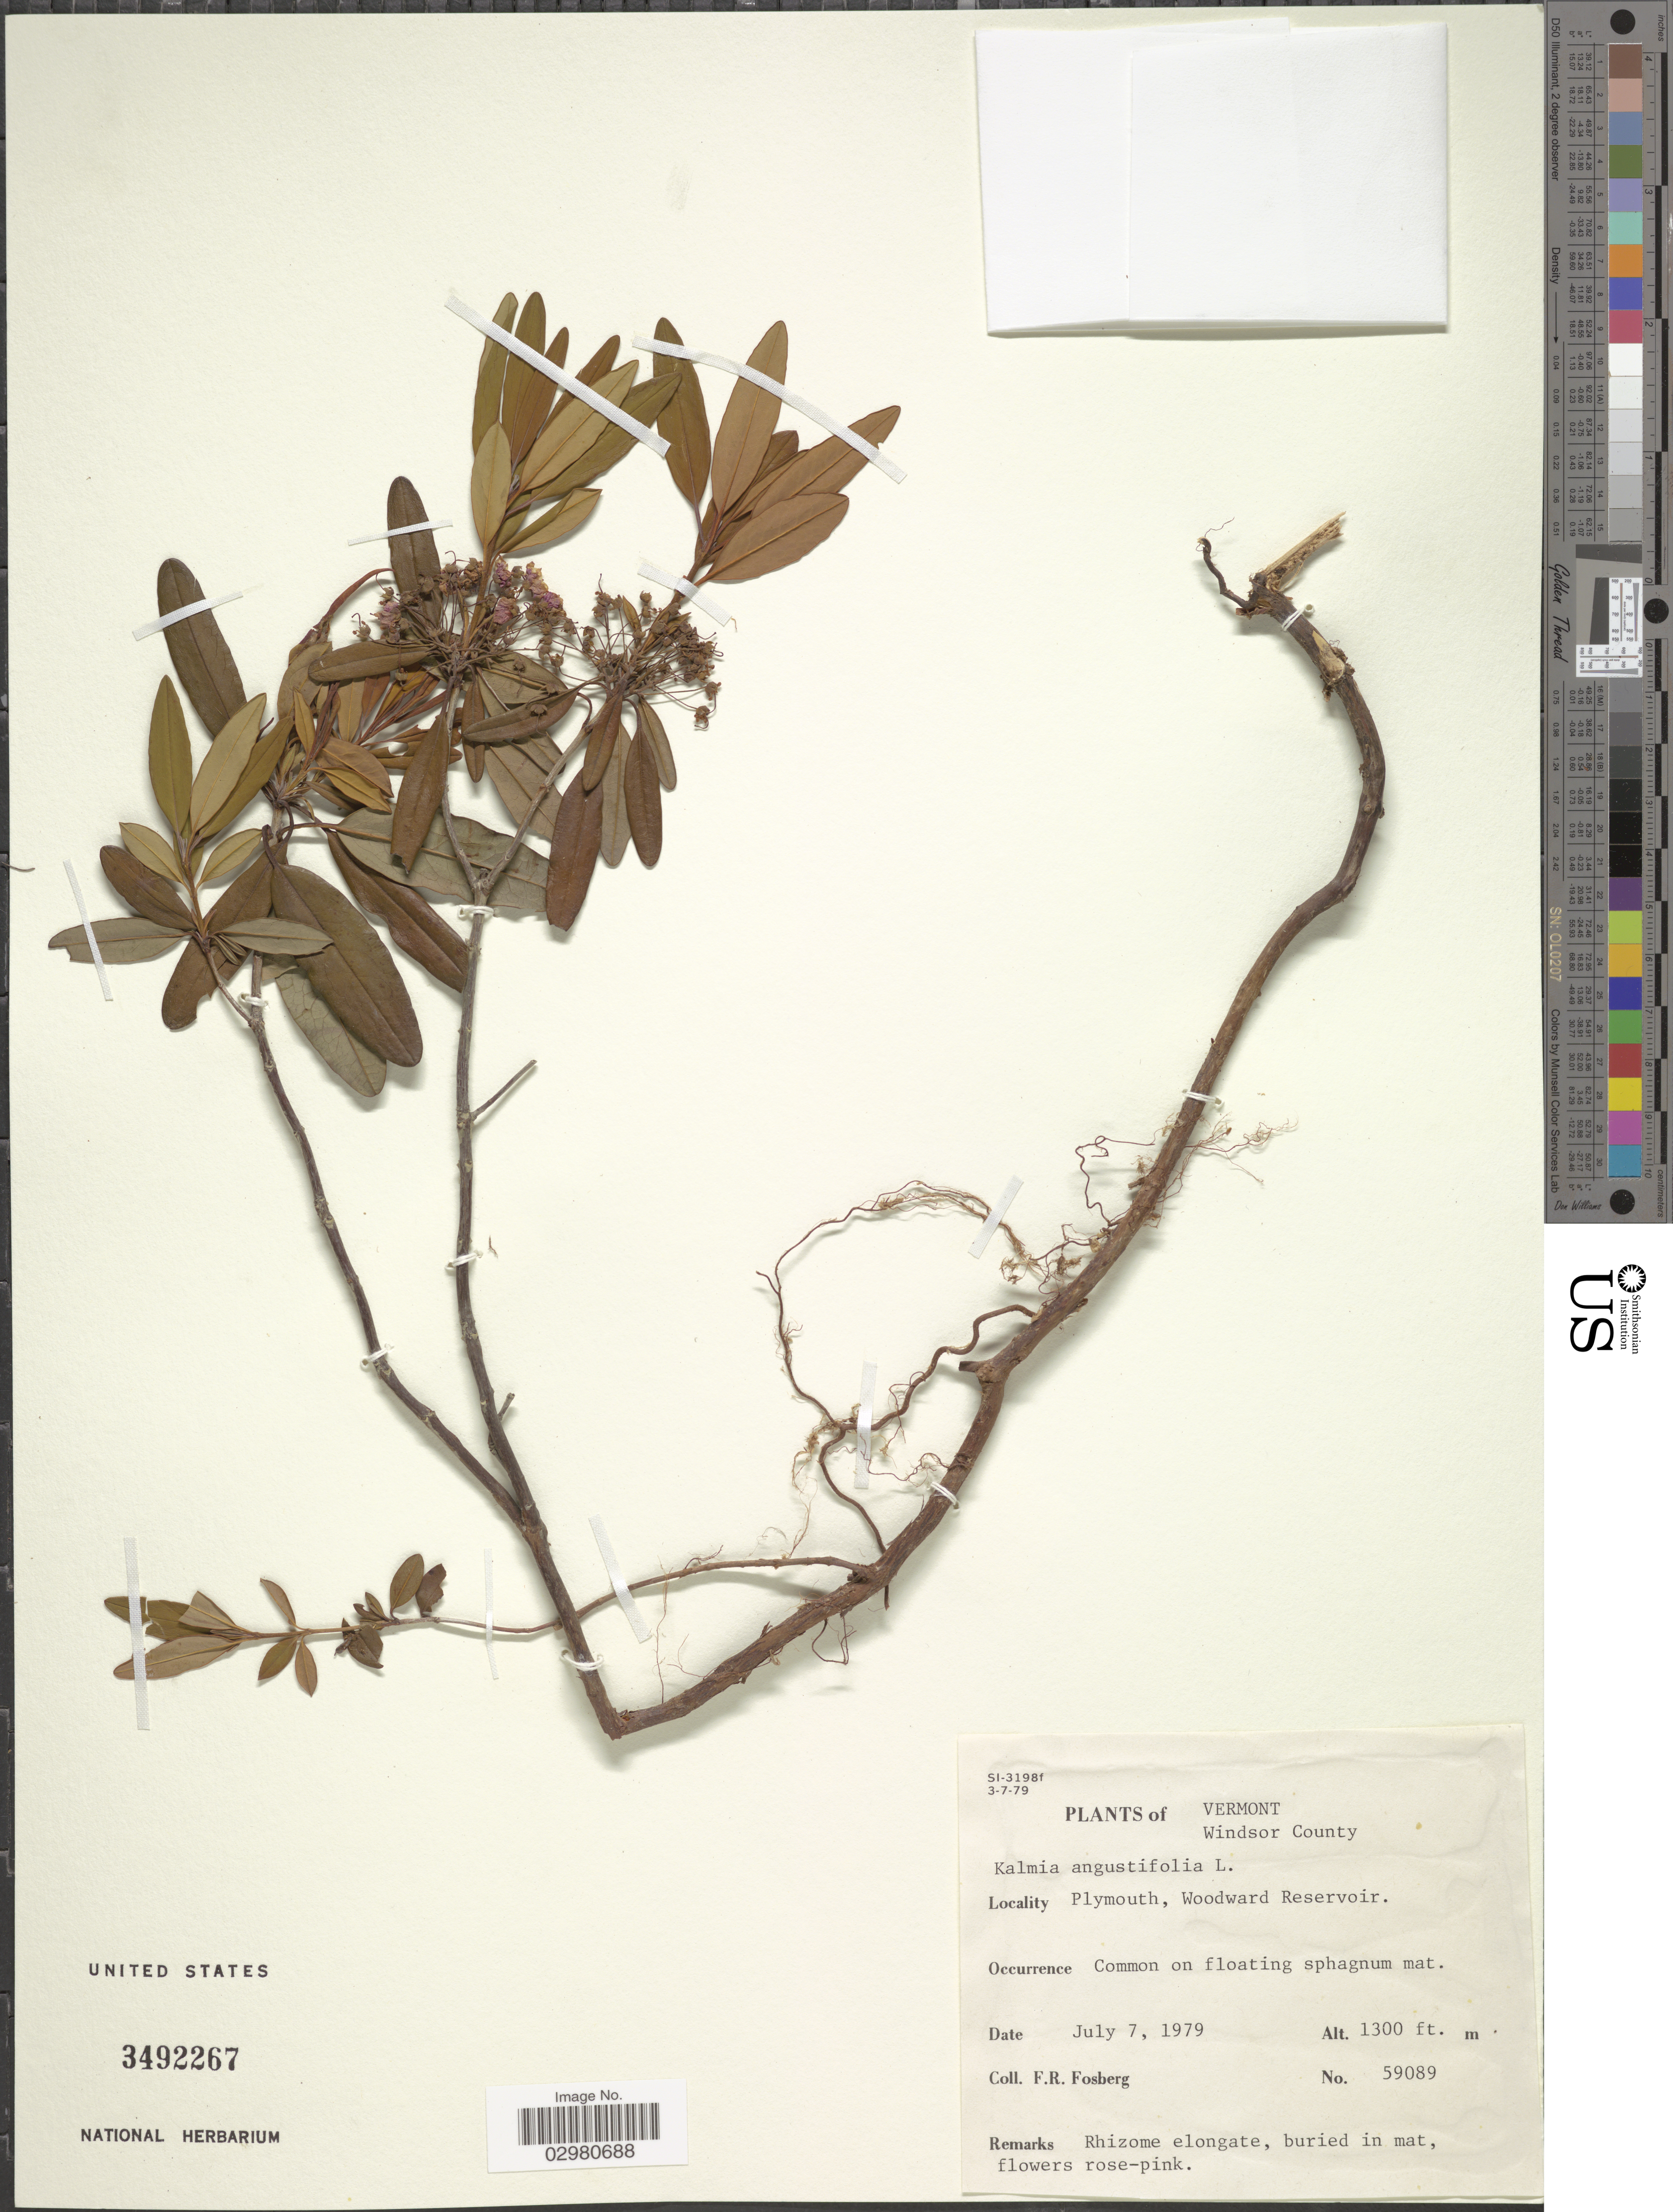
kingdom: Plantae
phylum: Tracheophyta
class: Magnoliopsida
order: Ericales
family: Ericaceae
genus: Kalmia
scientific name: Kalmia angustifolia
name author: L.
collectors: F. R. Fosberg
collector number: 59089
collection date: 1979-07-07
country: United States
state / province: Vermont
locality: Windsor County. Plymouth, Woodward Reservoir.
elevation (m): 396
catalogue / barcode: US 3492267